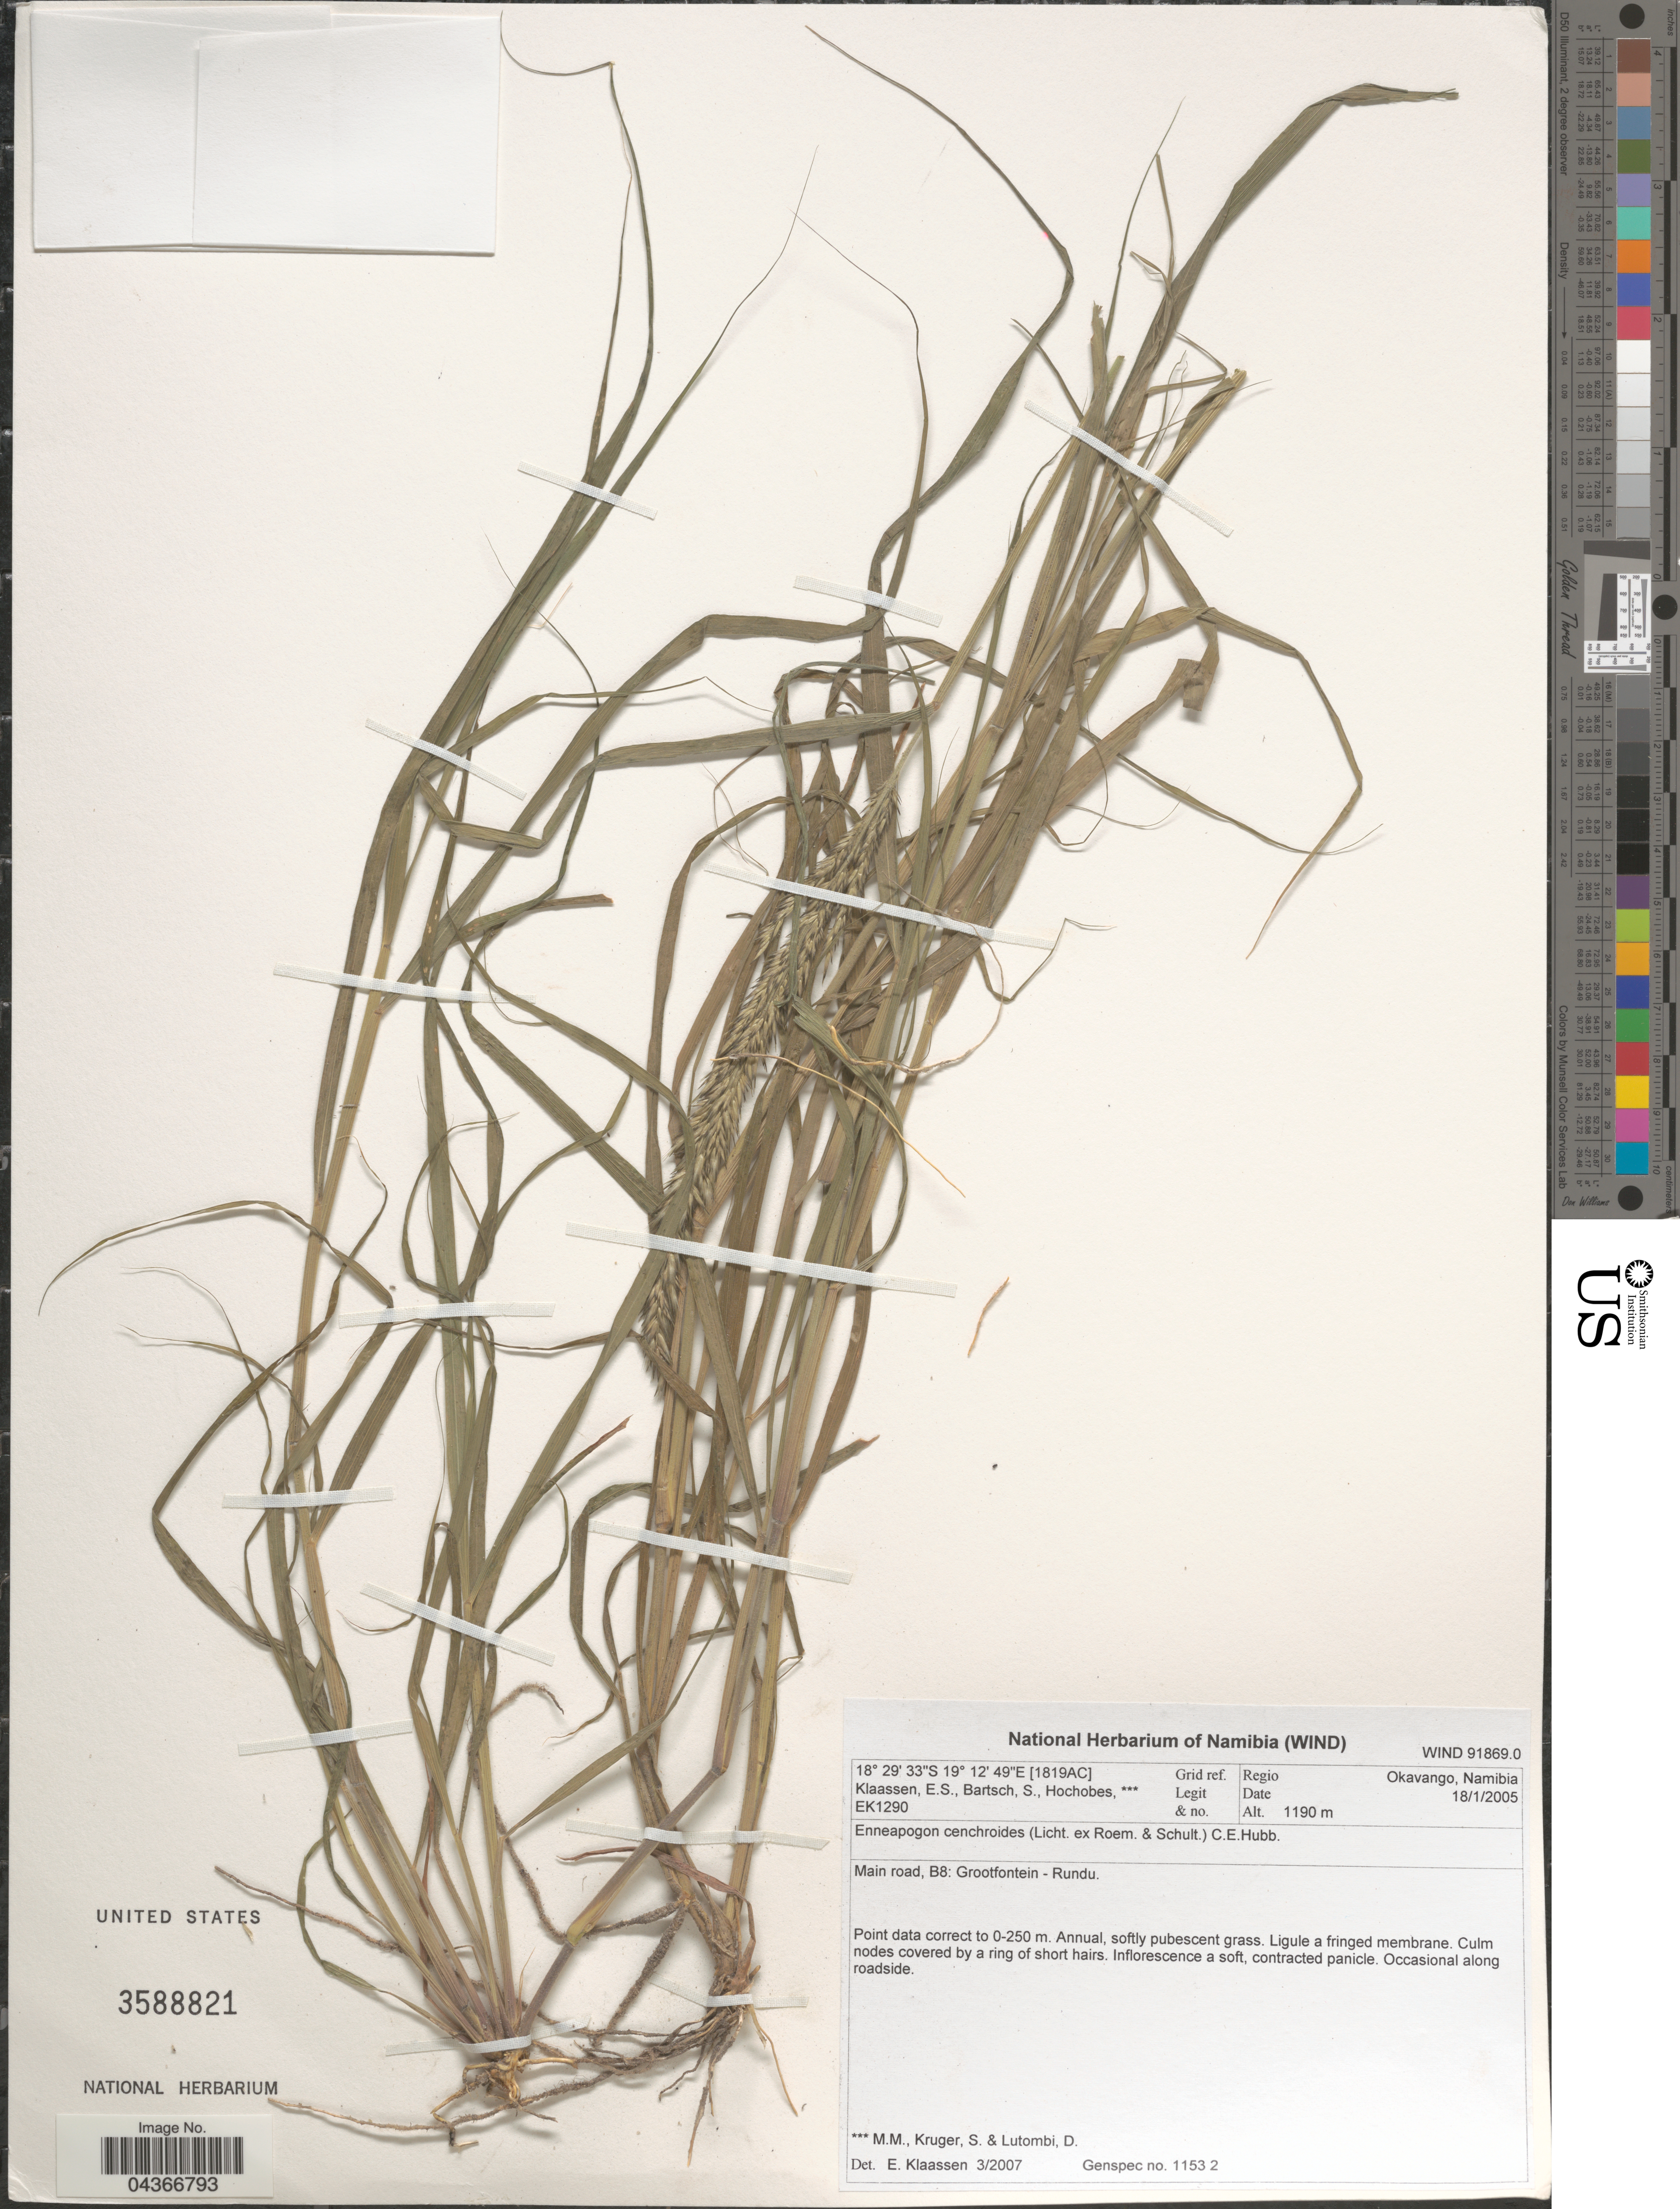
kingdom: Plantae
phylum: Tracheophyta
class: Liliopsida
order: Poales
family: Poaceae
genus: Enneapogon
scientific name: Enneapogon cenchroides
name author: (Licht. ex Roem. & Schult.) C.E. Hubb.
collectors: E. S. Klaassen, S. Bartsch, M. Hochobes, S. Kruger & D. Lutombi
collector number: EK1290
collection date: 2005-01-18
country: Namibia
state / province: Kavango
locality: Grid ref. [1819AC]. Regio Okavango. Main road, B8: Grootfontein - Rundu.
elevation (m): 1190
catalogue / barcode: US 3588821